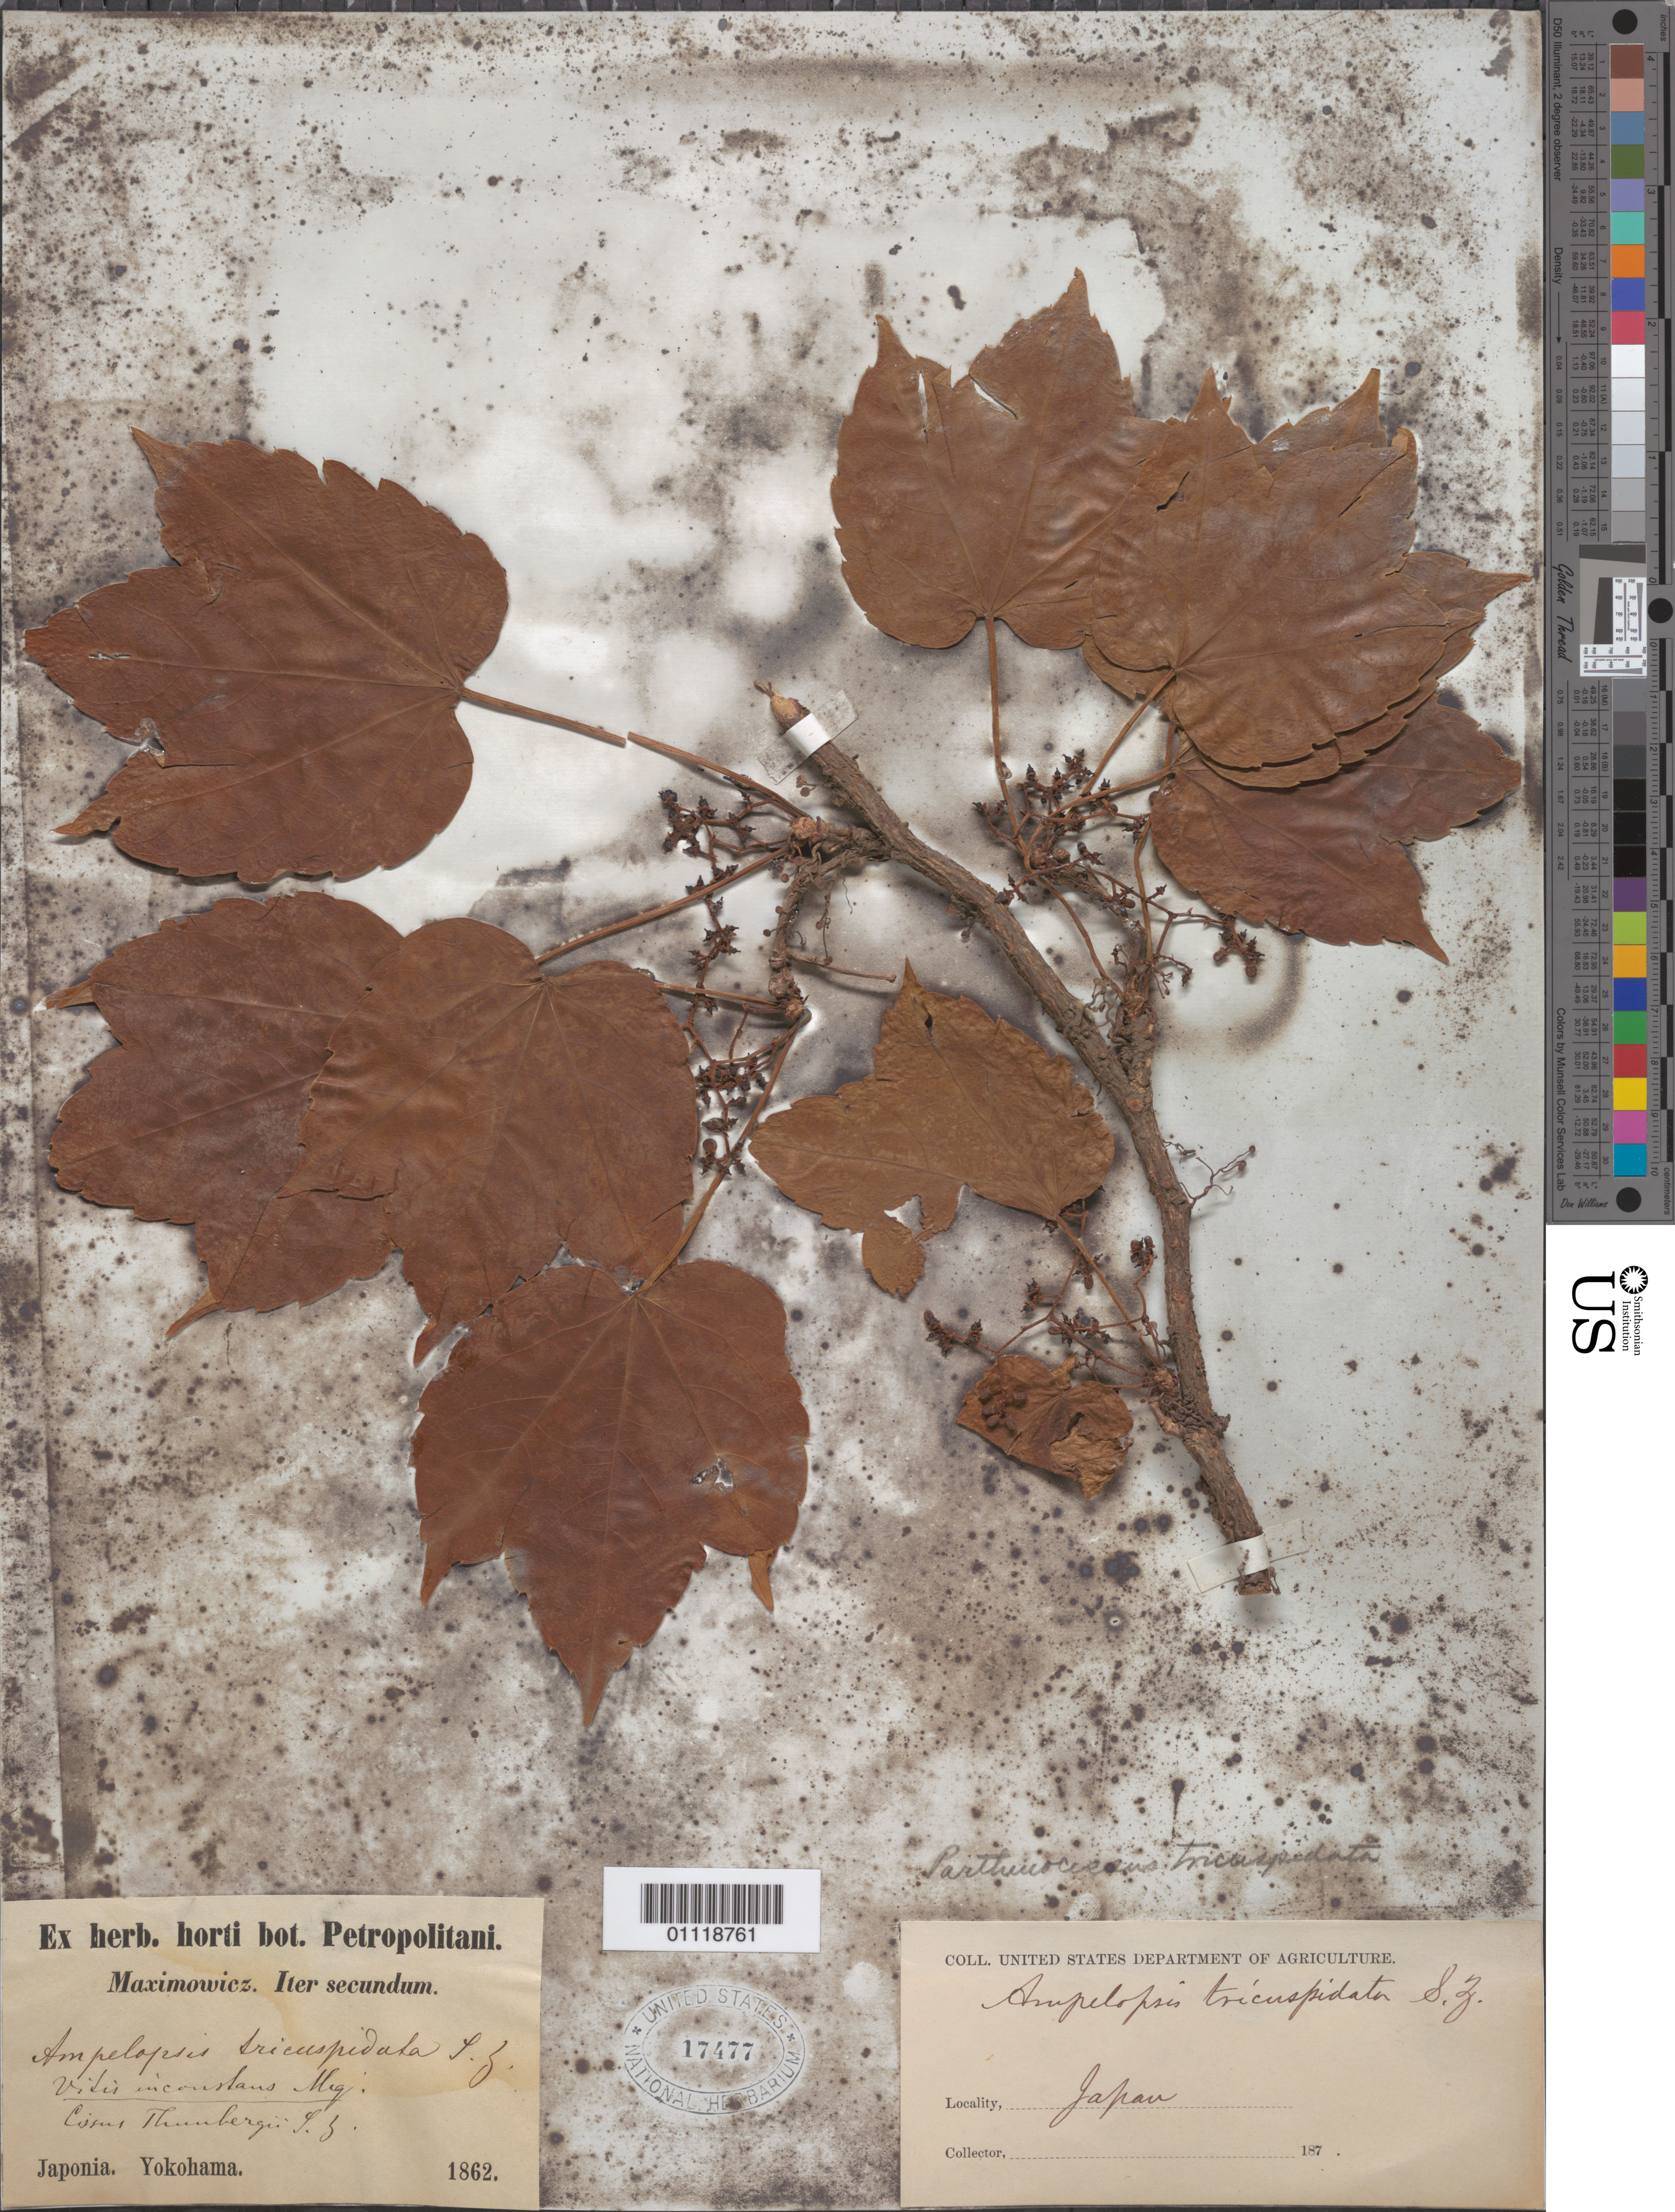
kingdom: Plantae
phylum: Tracheophyta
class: Magnoliopsida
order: Vitales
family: Vitaceae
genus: Parthenocissus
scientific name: Parthenocissus tricuspidata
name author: (Siebold & Zucc.) Planch.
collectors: C. J. Maximowicz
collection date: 1862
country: Japan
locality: Yokohama.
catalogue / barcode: US 17477